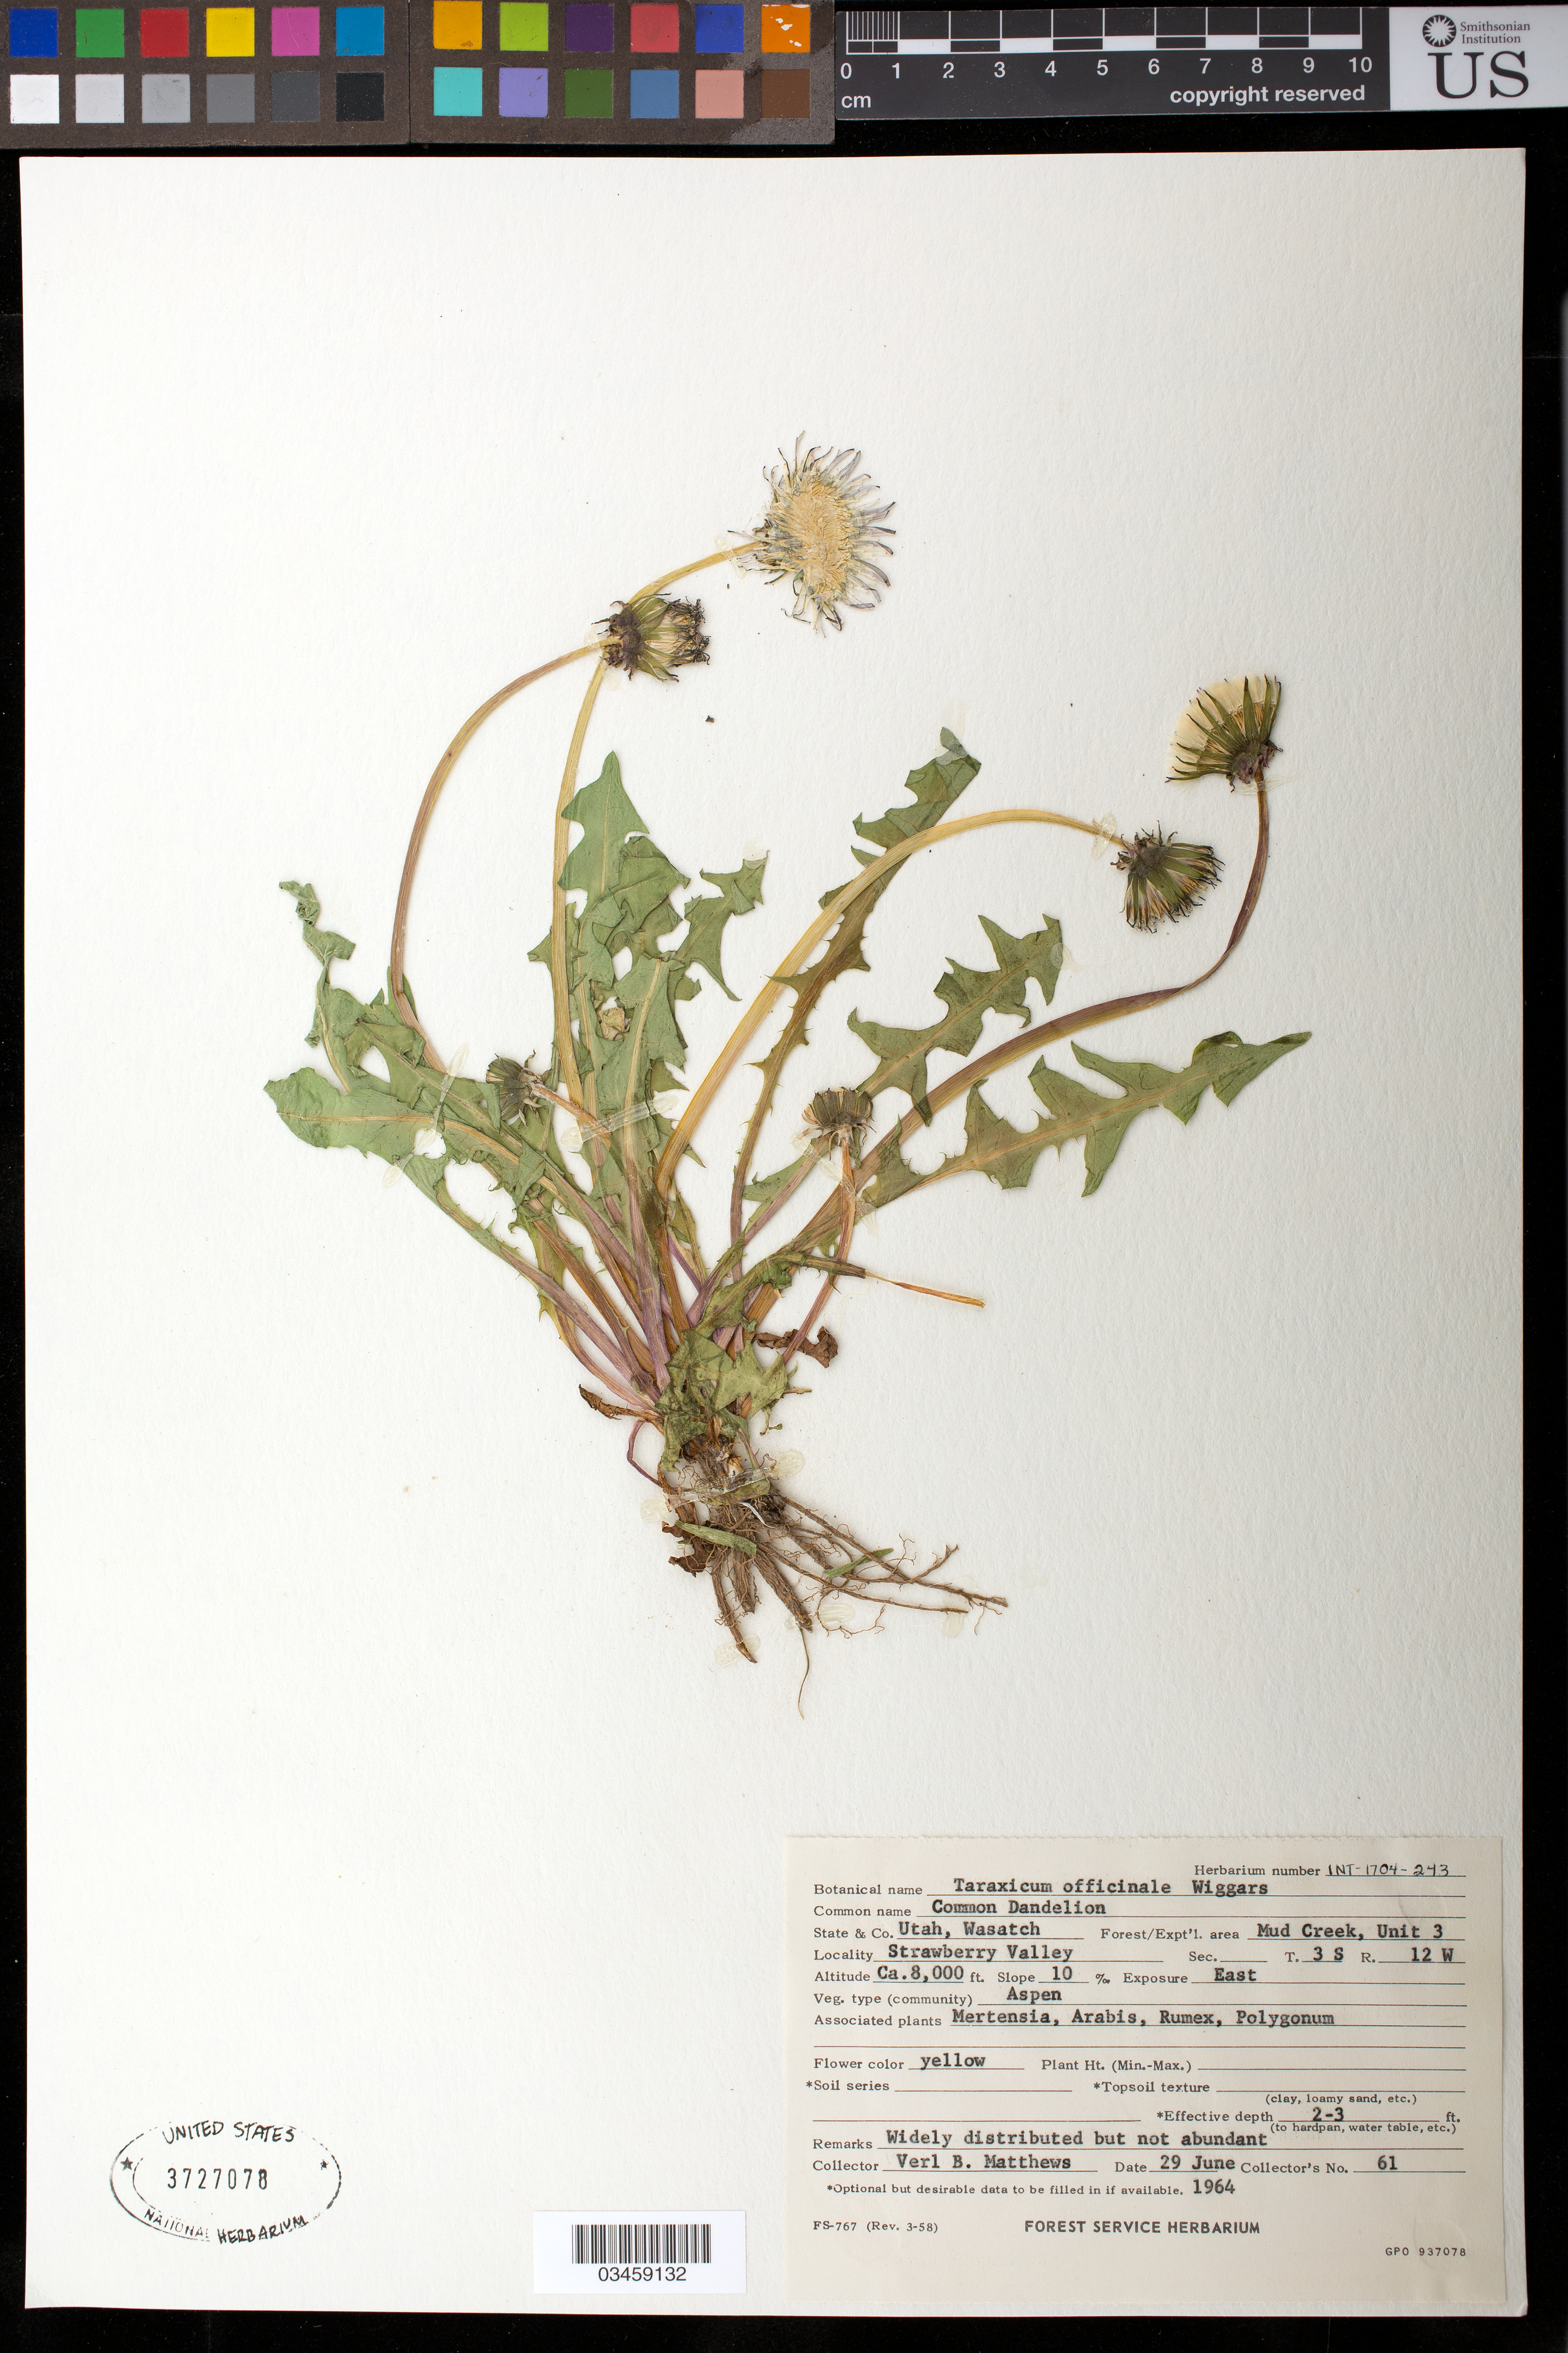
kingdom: Plantae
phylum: Tracheophyta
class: Magnoliopsida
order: Asterales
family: Asteraceae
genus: Taraxacum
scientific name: Taraxacum officinale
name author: G.H. Weber ex F.H. Wigg.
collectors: V. Matthews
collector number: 61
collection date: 1964-06-29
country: United States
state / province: Utah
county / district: Wasatch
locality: Mud Creek, Strawberry Valley, Unit 3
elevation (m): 2438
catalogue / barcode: US 3727078